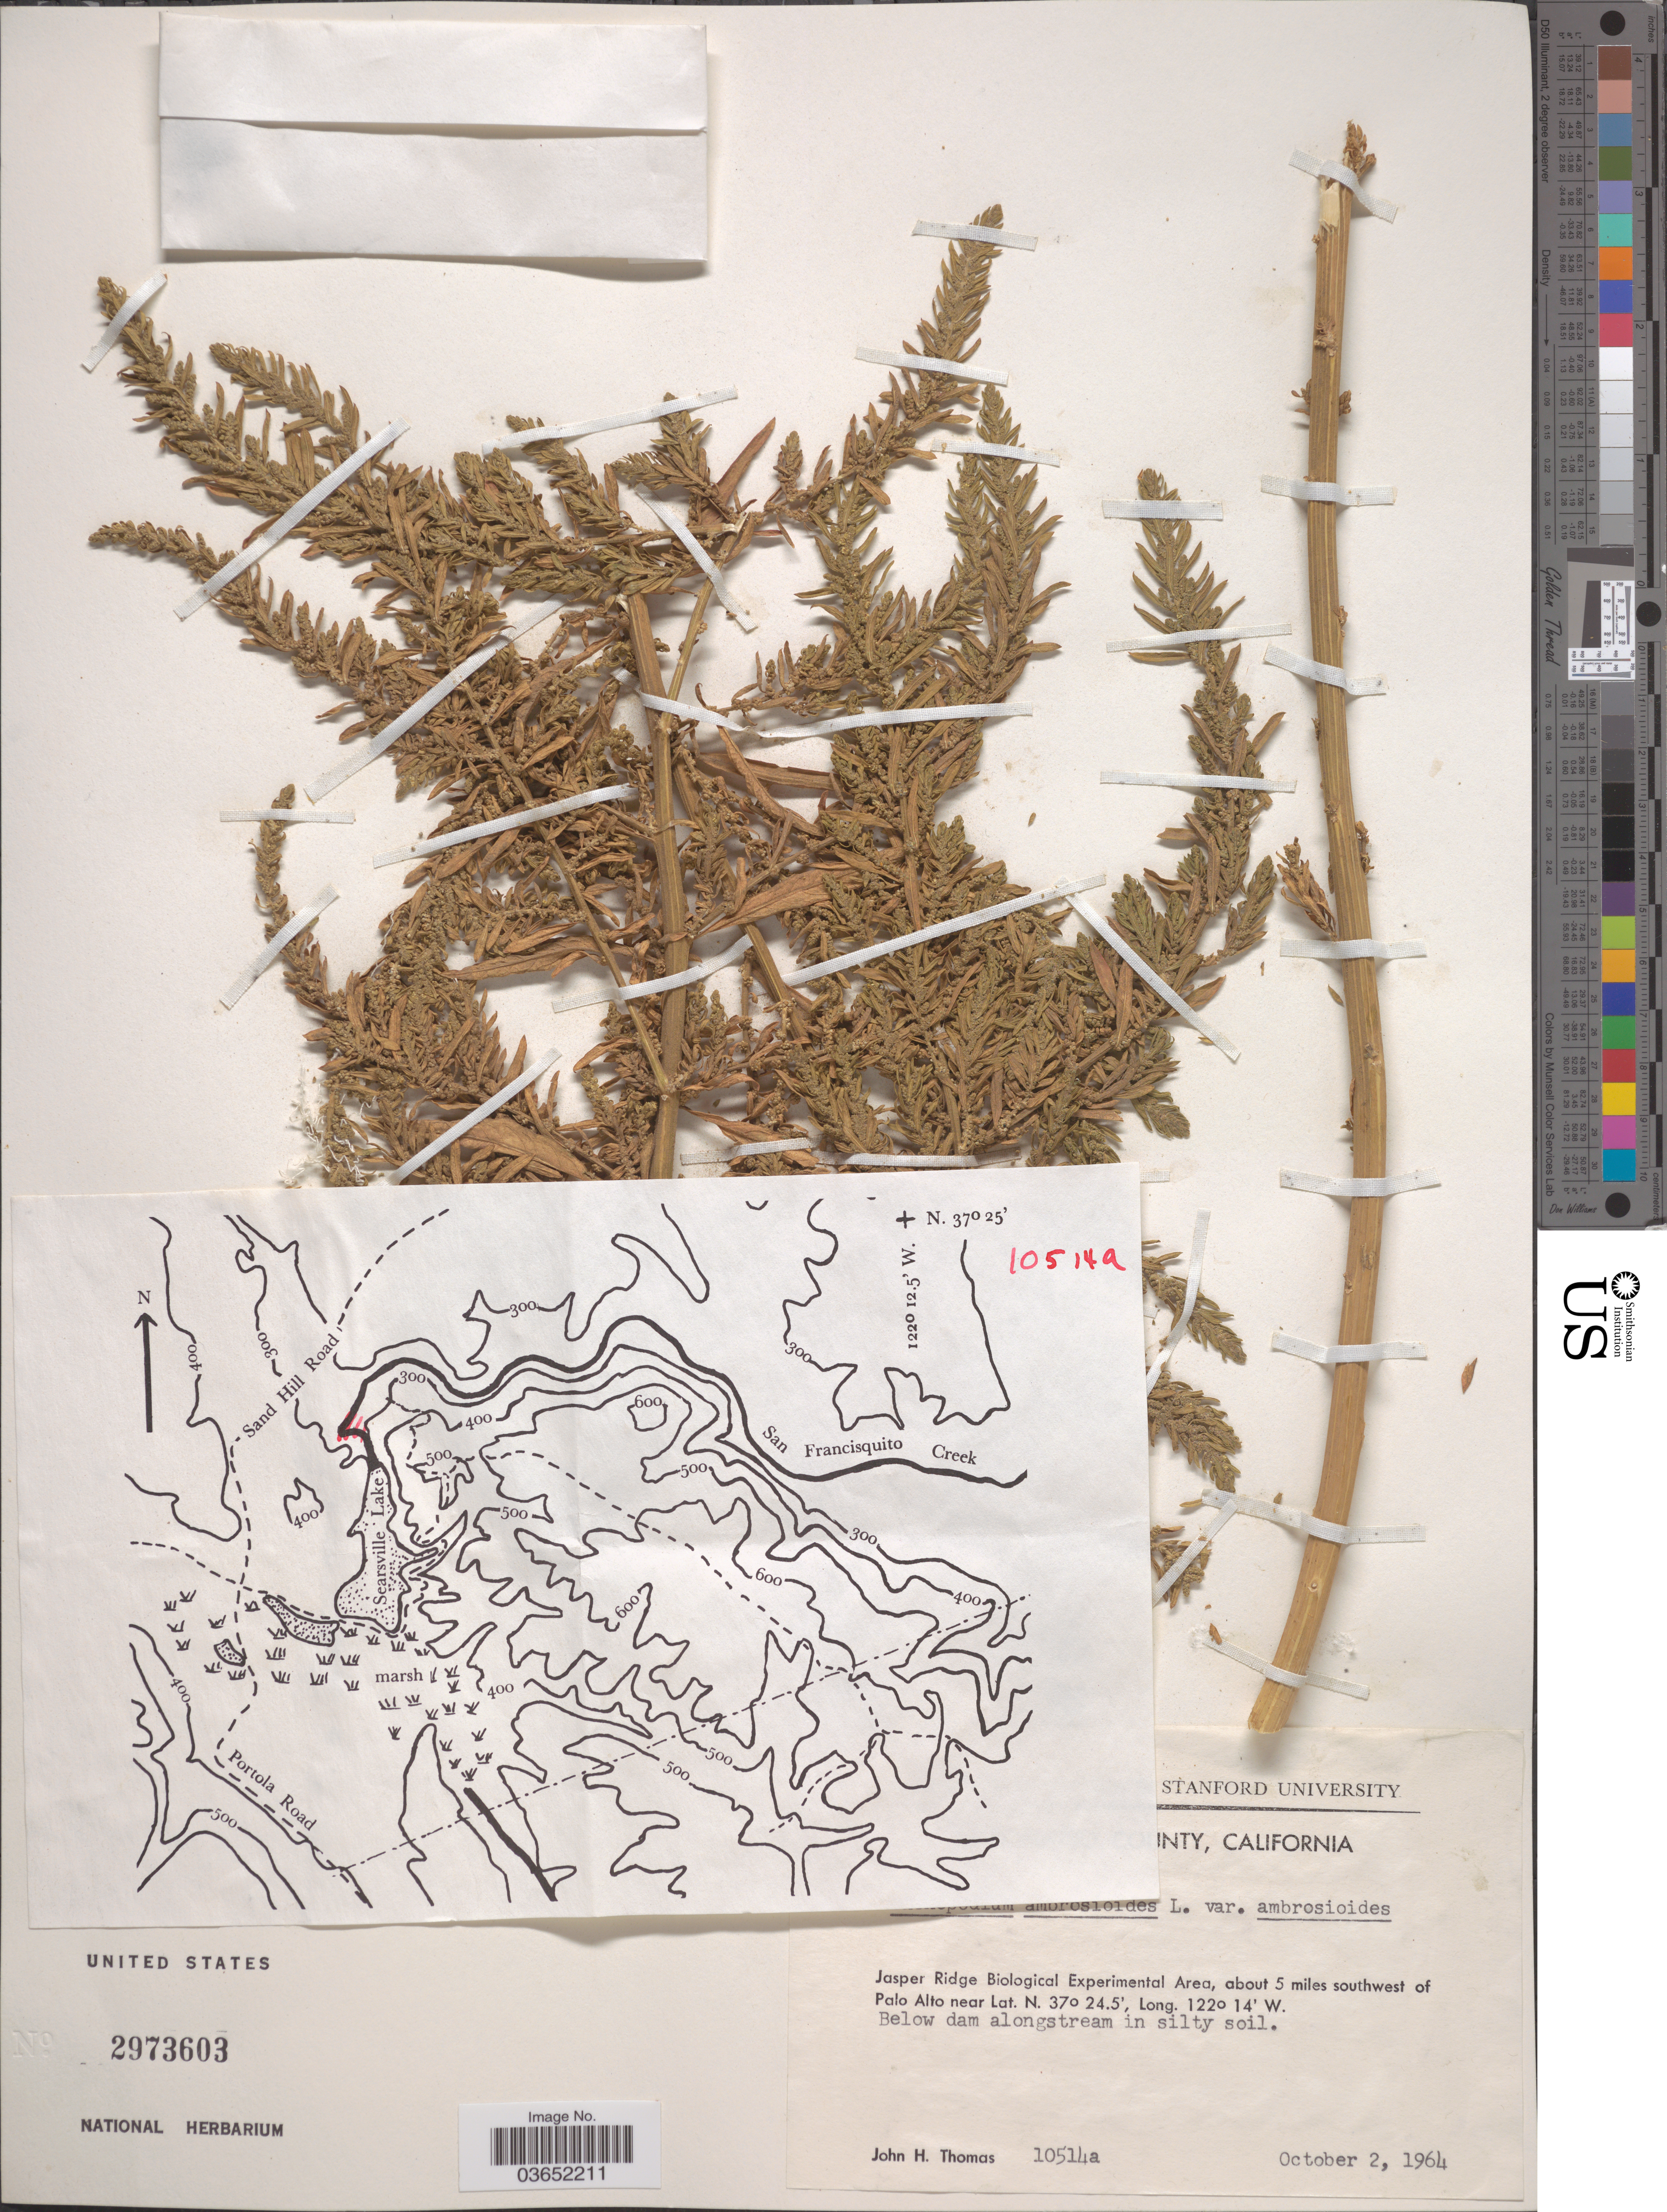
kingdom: Plantae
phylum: Tracheophyta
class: Magnoliopsida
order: Caryophyllales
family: Amaranthaceae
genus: Chenopodium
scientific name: Chenopodium ambrosioides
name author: L.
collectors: J. H. Thomas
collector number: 10514a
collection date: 1964-10-02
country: United States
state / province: California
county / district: Santa Clara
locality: [illegible text]nty. Jasper Ridge Biological Experimental Area, about 5 miles southwest of Palo Alto.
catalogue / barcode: US 2973603